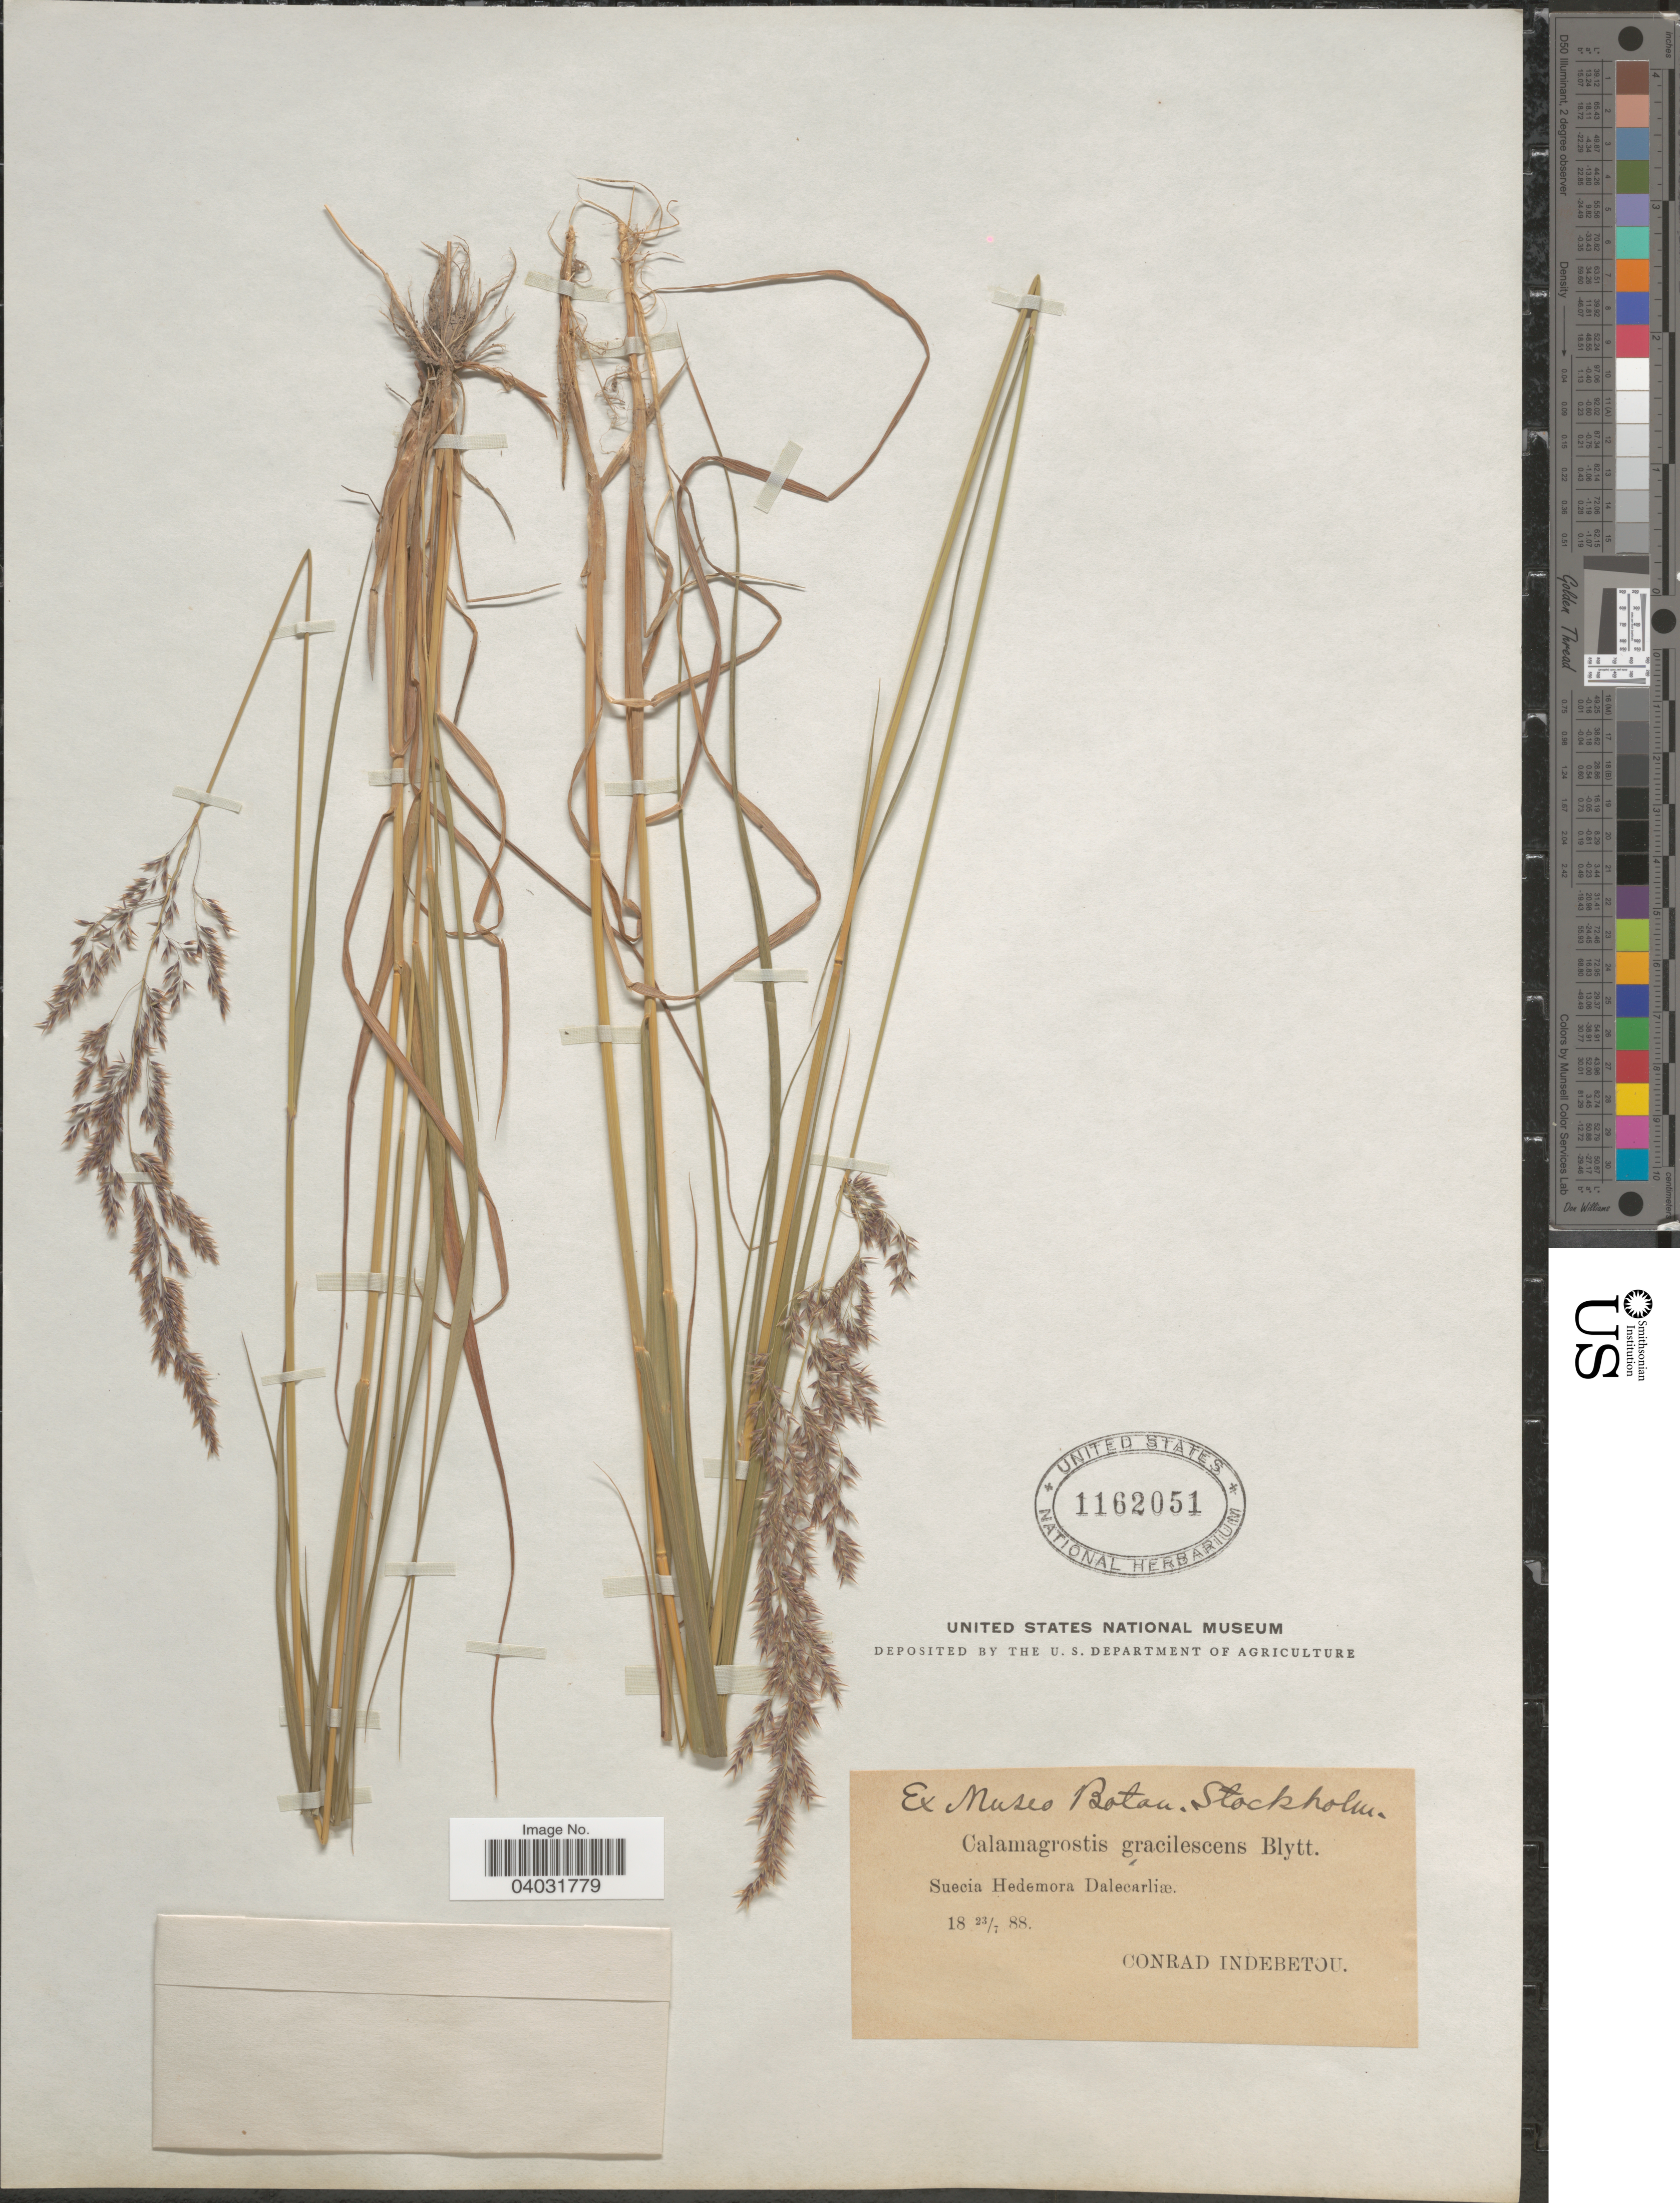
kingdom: Plantae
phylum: Tracheophyta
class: Liliopsida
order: Poales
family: Poaceae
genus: Calamagrostis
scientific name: Calamagrostis x gracilescens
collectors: C. Indebetou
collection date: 1888-07-23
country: Sweden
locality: Suecia Hedemora Dalecarliæ.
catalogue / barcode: US 1162051